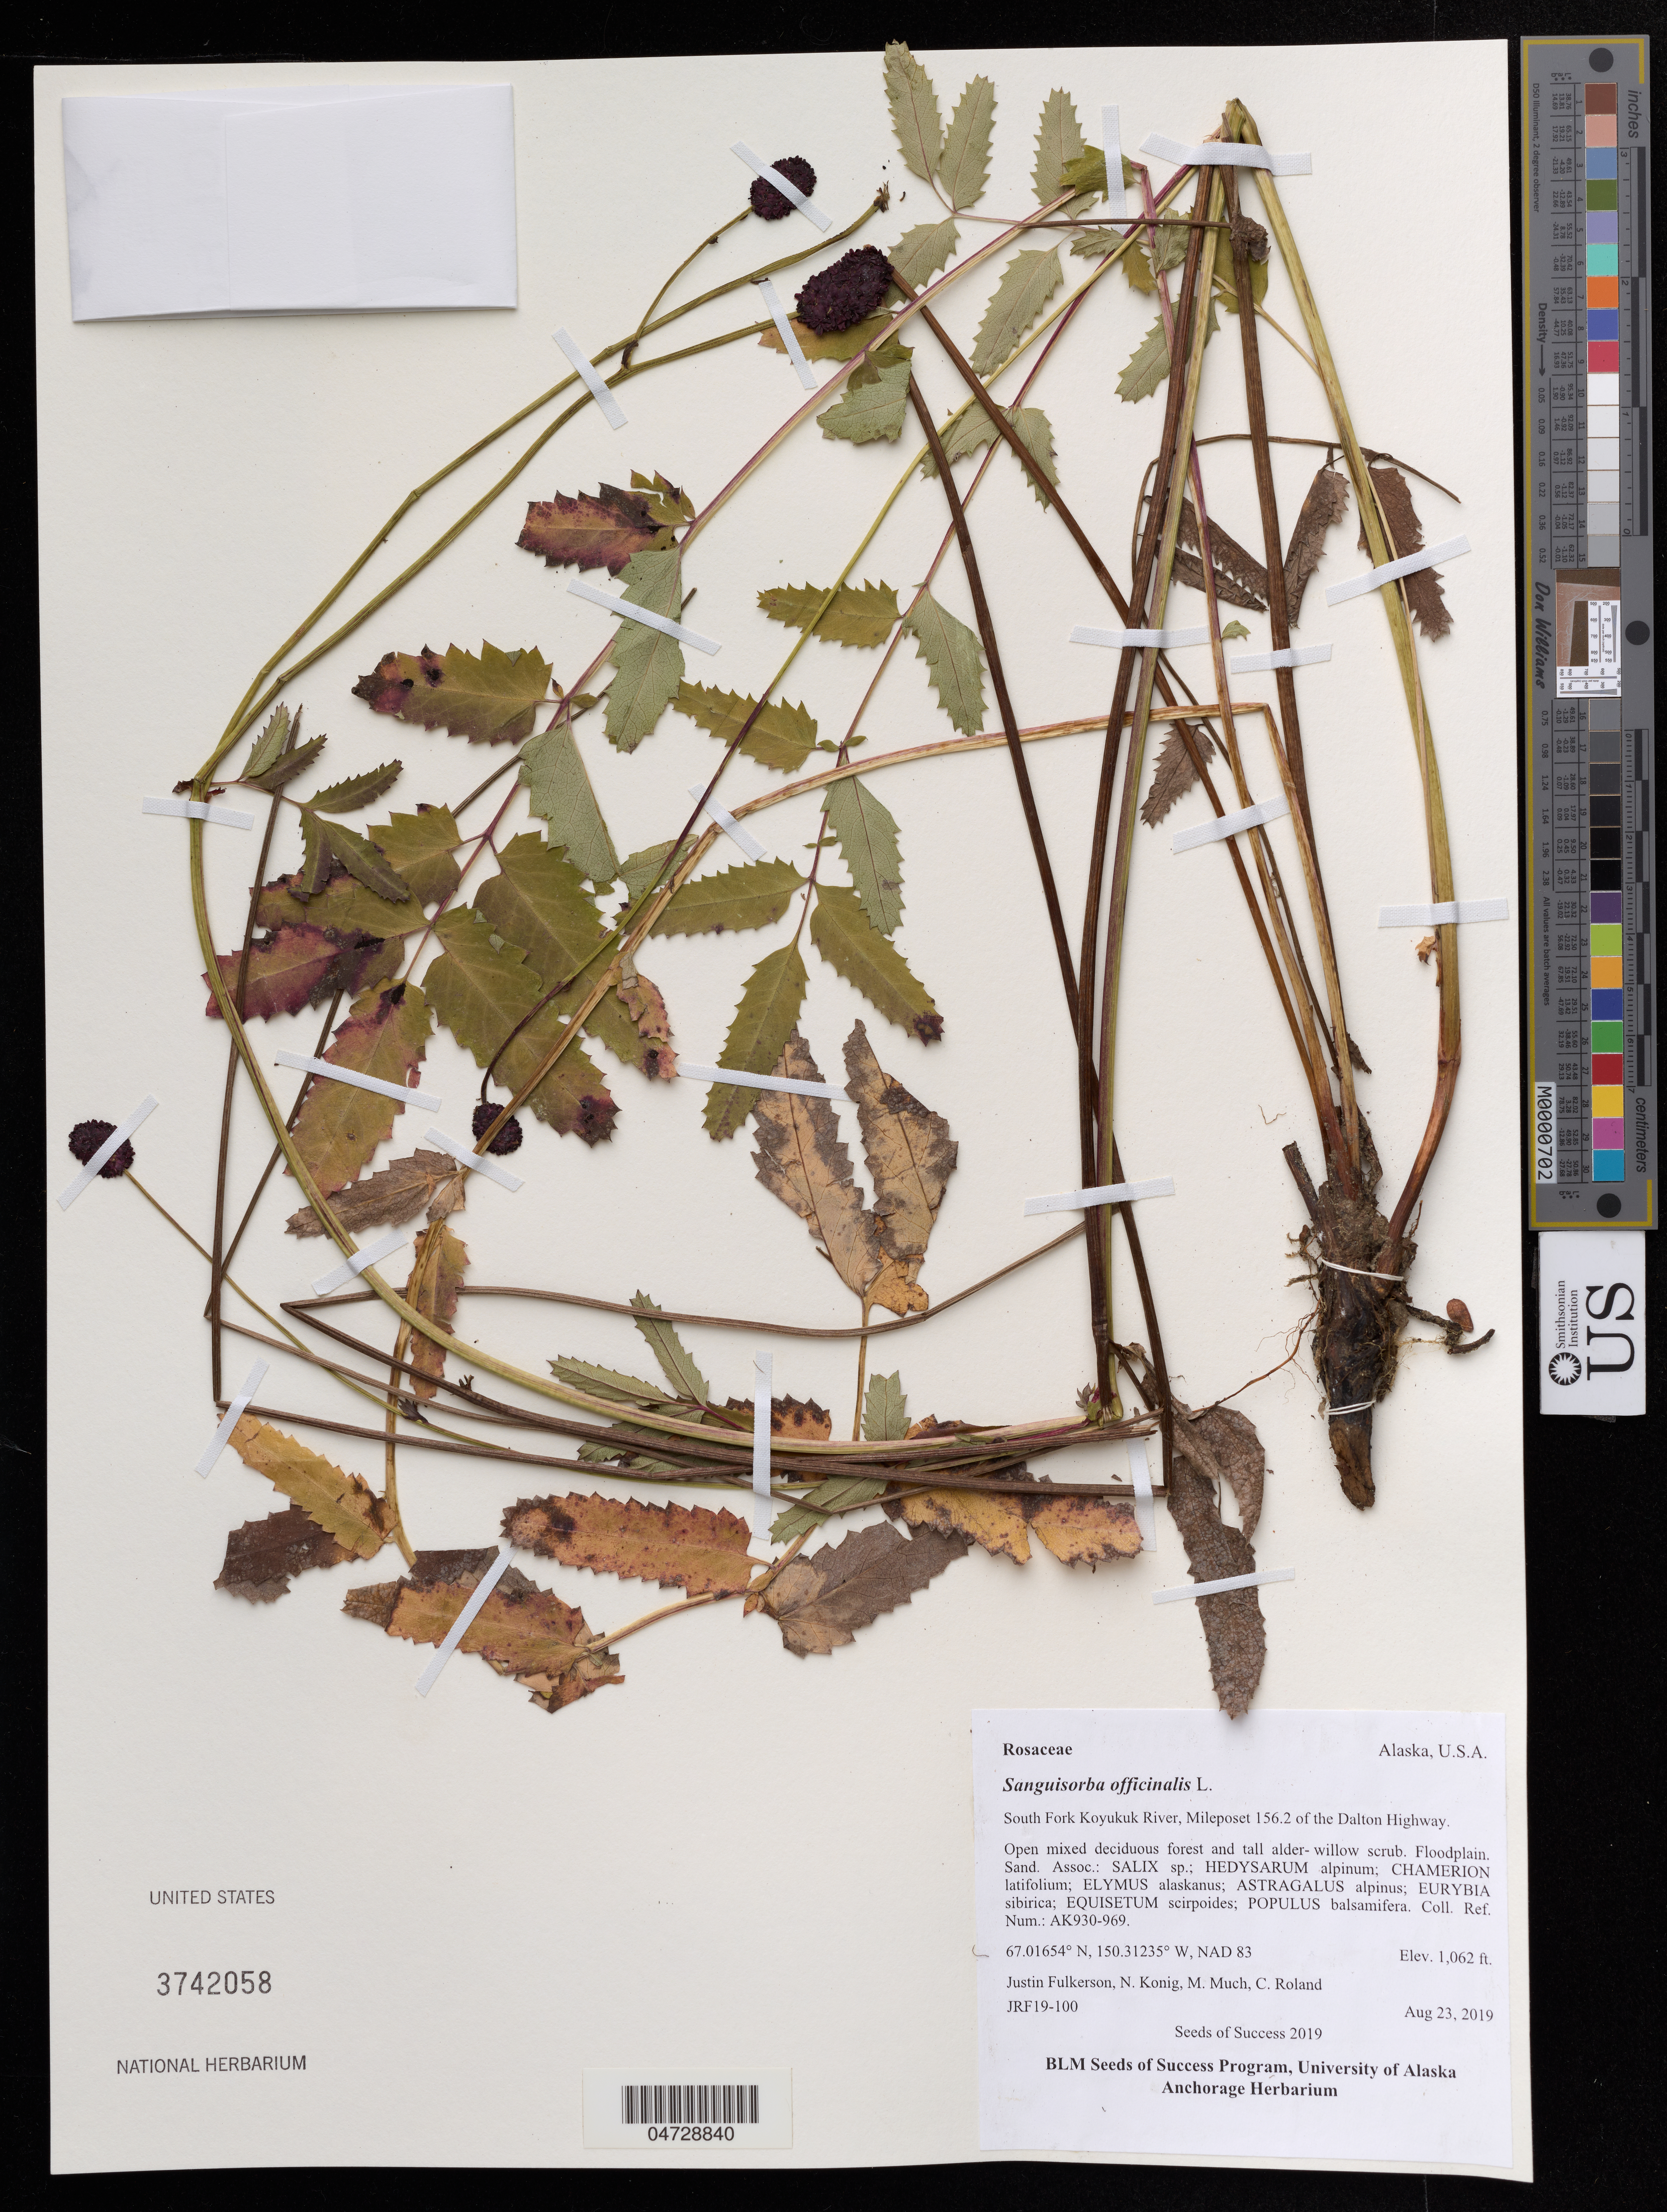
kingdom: Plantae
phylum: Tracheophyta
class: Magnoliopsida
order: Rosales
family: Rosaceae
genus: Sanguisorba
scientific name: Sanguisorba officinalis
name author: L.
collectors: J. Fulkerson, N. Konig & C. Roland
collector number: JRF19-100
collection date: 2019-08-23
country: United States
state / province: Alaska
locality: South Fork Koyukuk River, Mileposet 156.2 of the Dalton Highway.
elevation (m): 324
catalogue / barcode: US 3742058